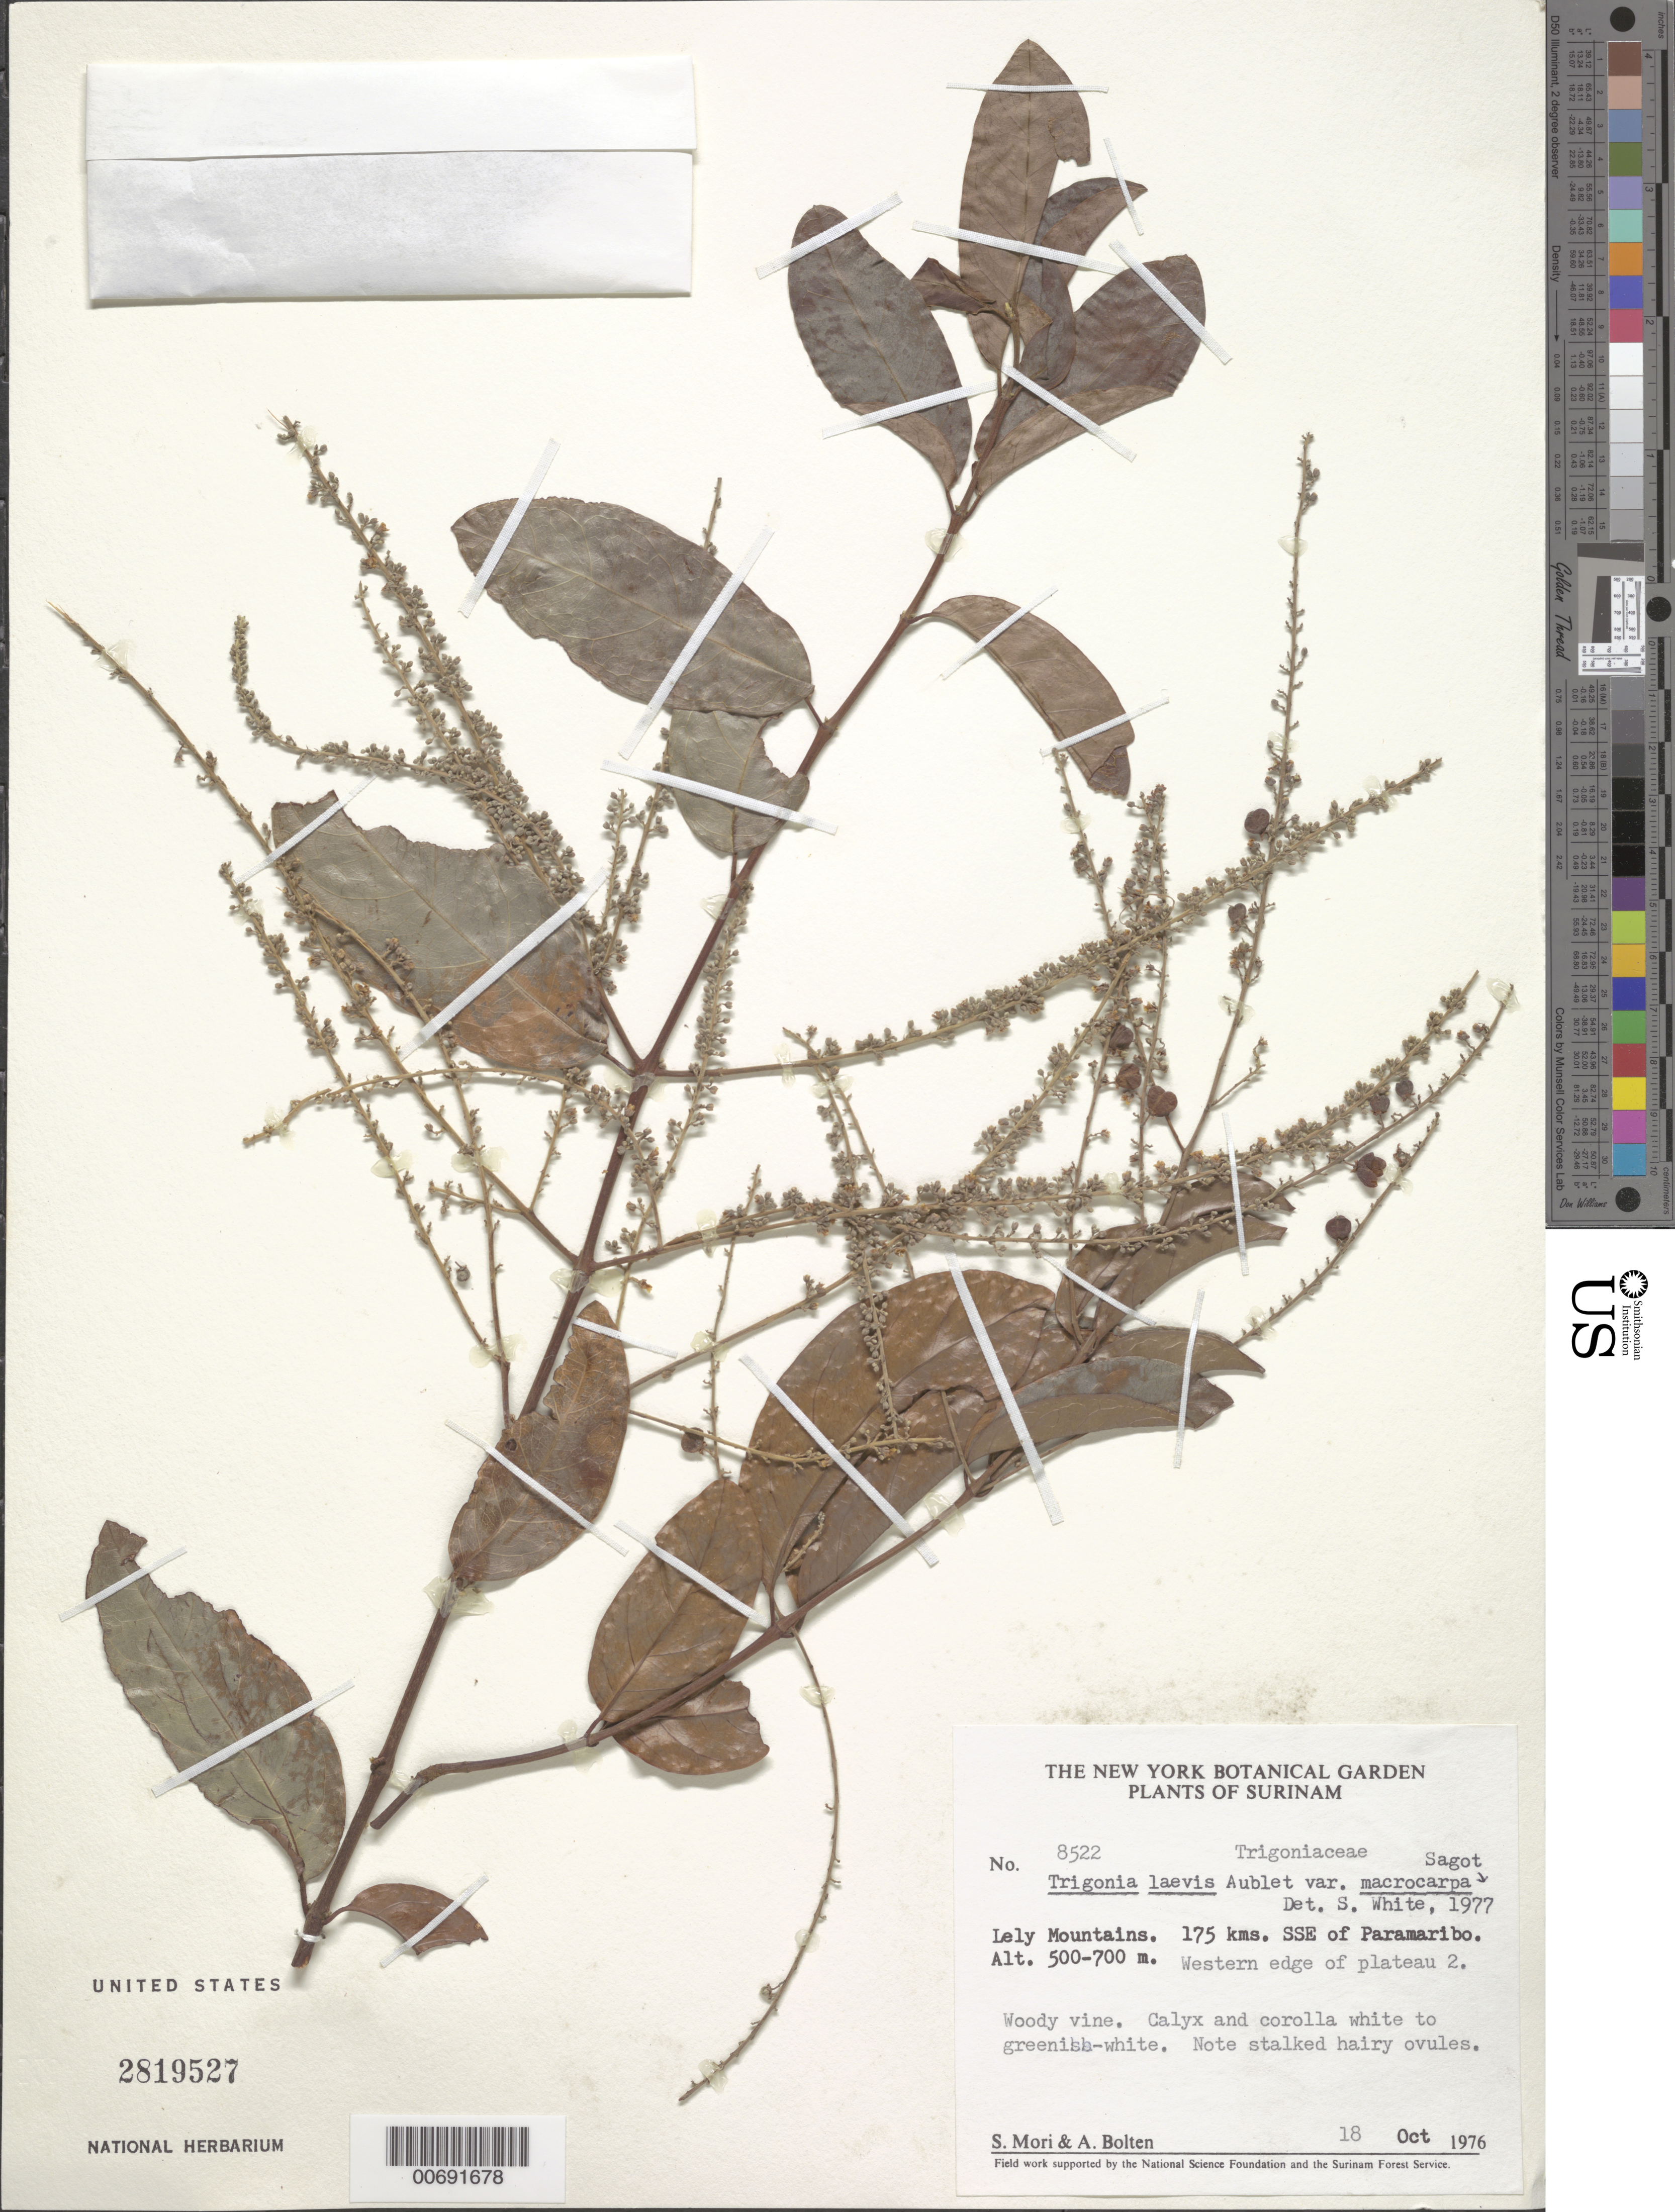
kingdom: Plantae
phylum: Tracheophyta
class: Magnoliopsida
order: Malpighiales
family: Trigoniaceae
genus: Trigonia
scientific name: Trigonia laevis var. microcarpa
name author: (Sagot ex Warm.) Sagot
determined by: White, S.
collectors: S. Mori & A. Bolten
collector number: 8522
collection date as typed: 18-Oct-76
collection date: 1976-10-18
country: Suriname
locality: Lely Mts., 175 km SSE of Paramaribo, western edge of plateau 2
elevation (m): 500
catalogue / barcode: US 2819527